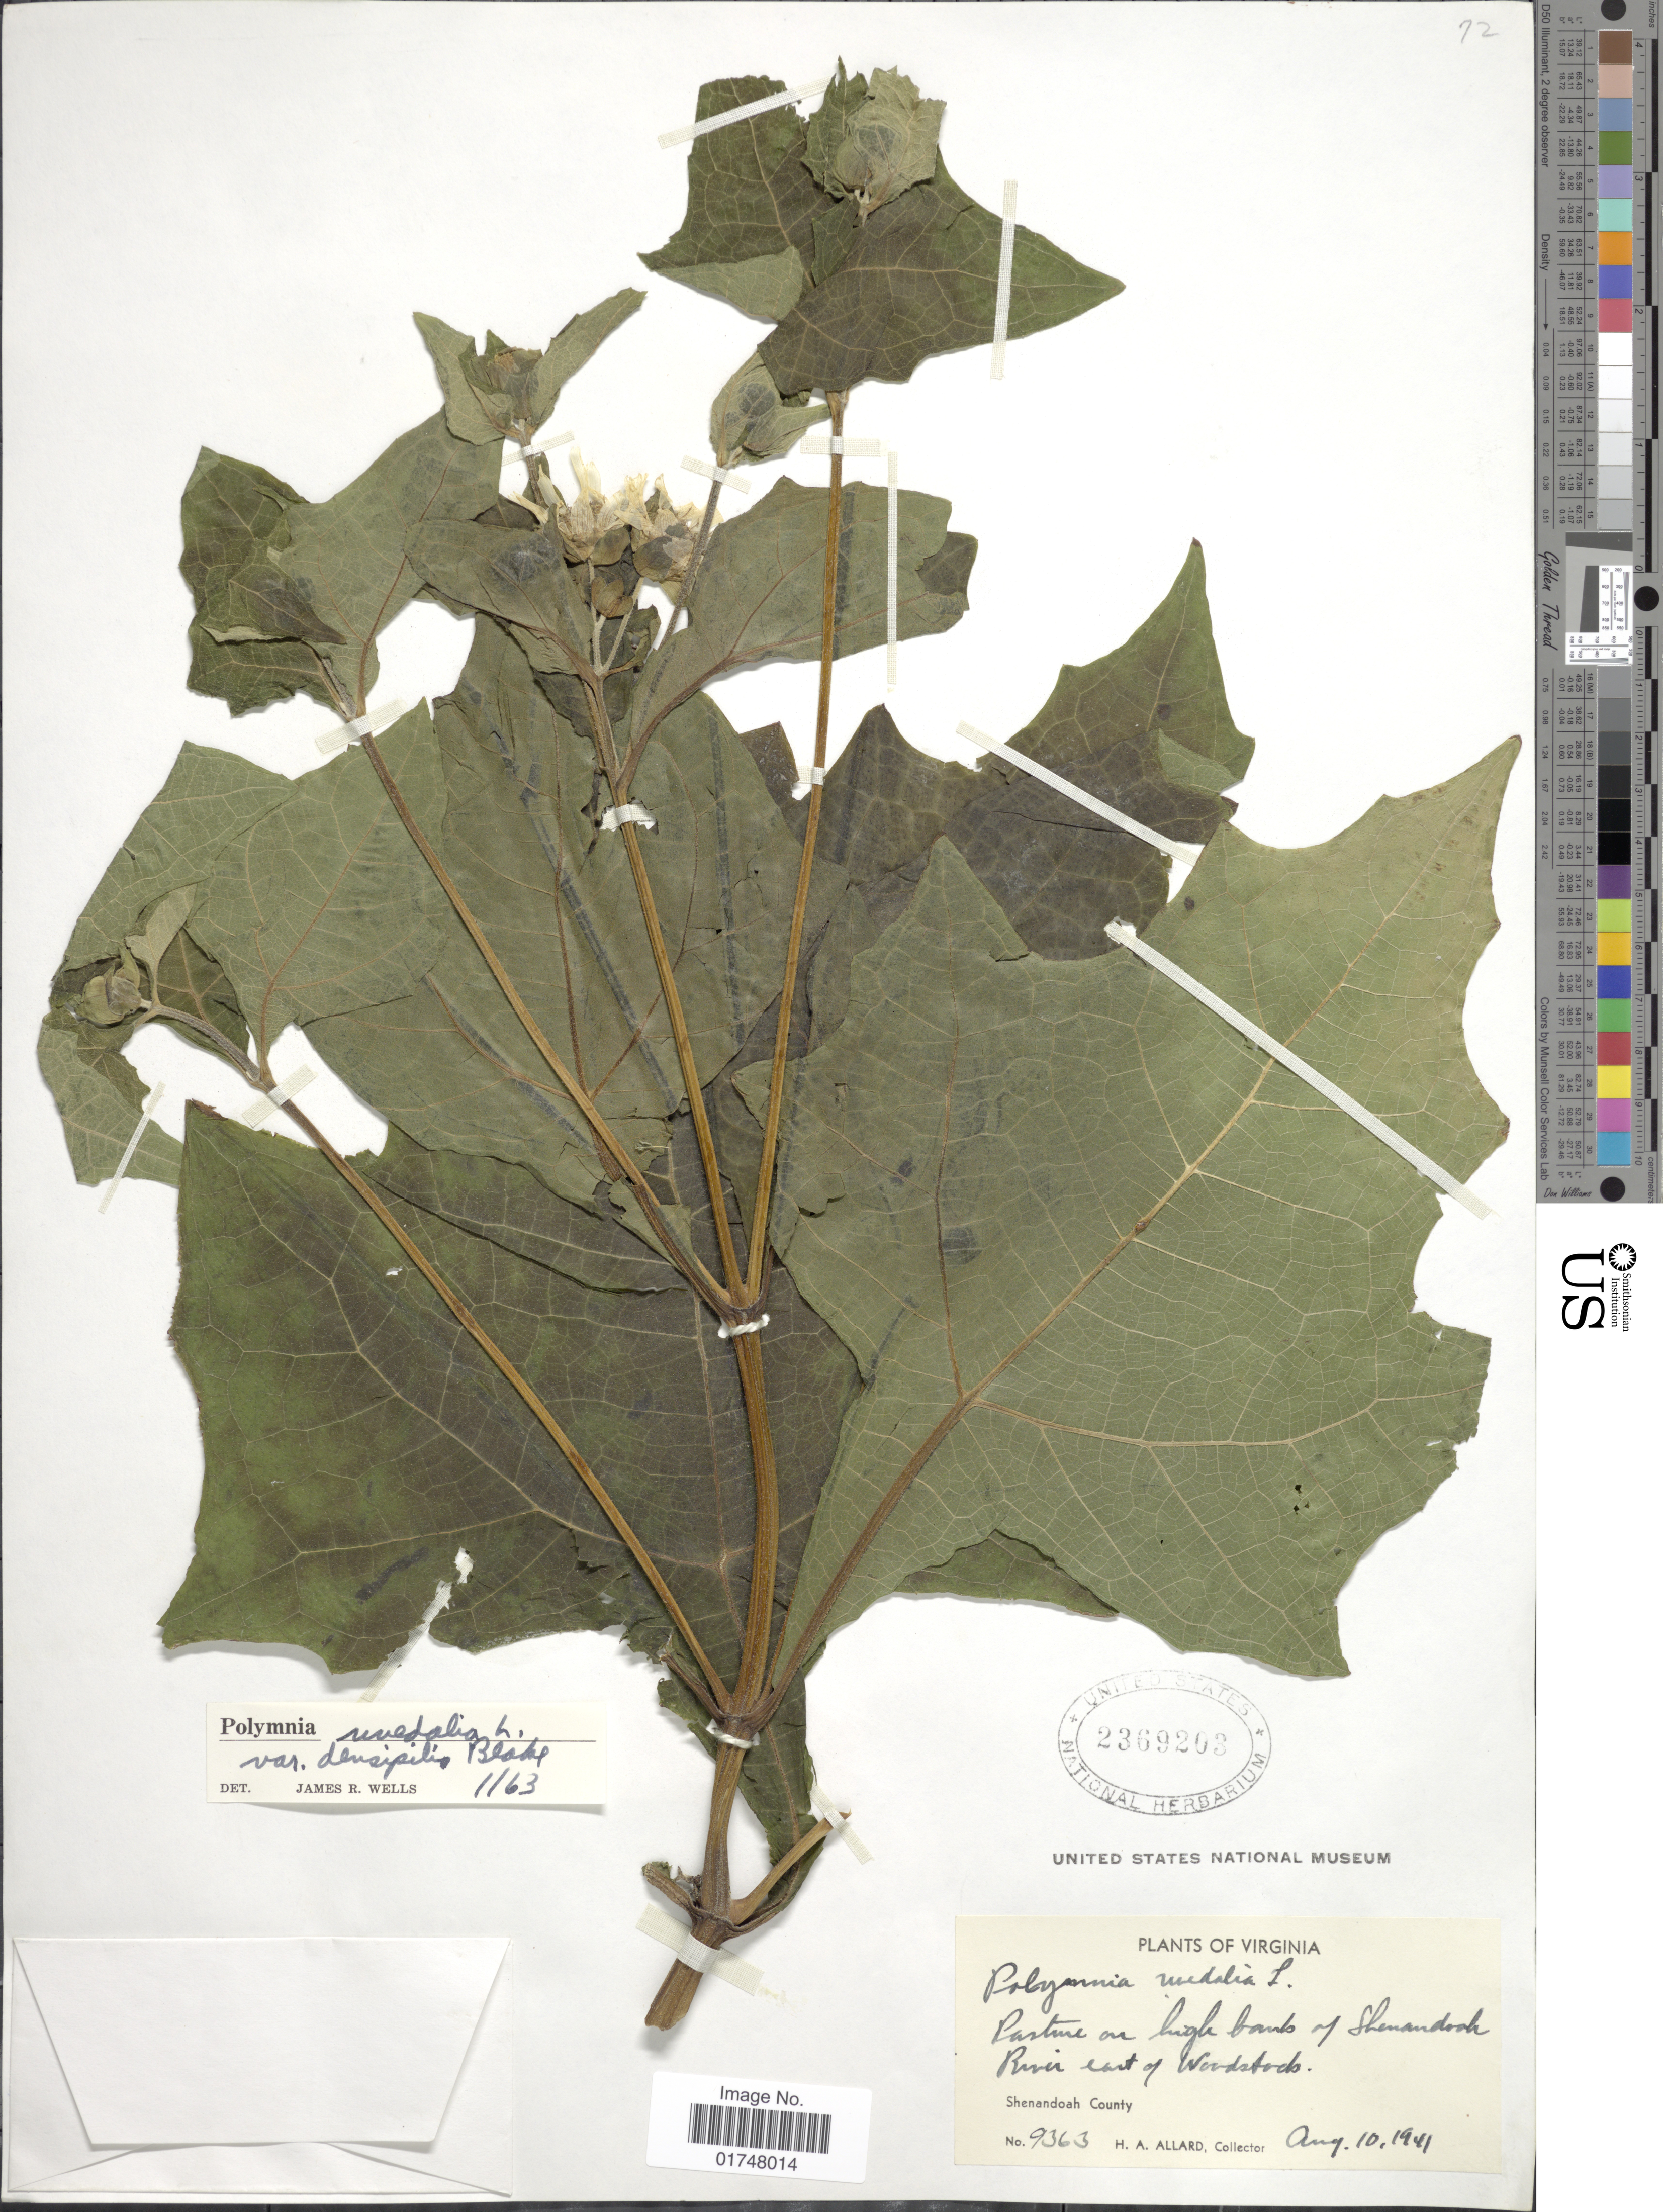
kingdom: Plantae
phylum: Tracheophyta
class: Magnoliopsida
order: Asterales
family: Asteraceae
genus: Smallanthus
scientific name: Smallanthus uvedalia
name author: (L.) Mack. ex Mack.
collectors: H. A. Allard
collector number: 9363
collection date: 1941-08-10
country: United States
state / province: Virginia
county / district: Shenandoah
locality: High banks of Shenandoah River east of Woodstocks, Shenandoah County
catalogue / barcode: US 2369203